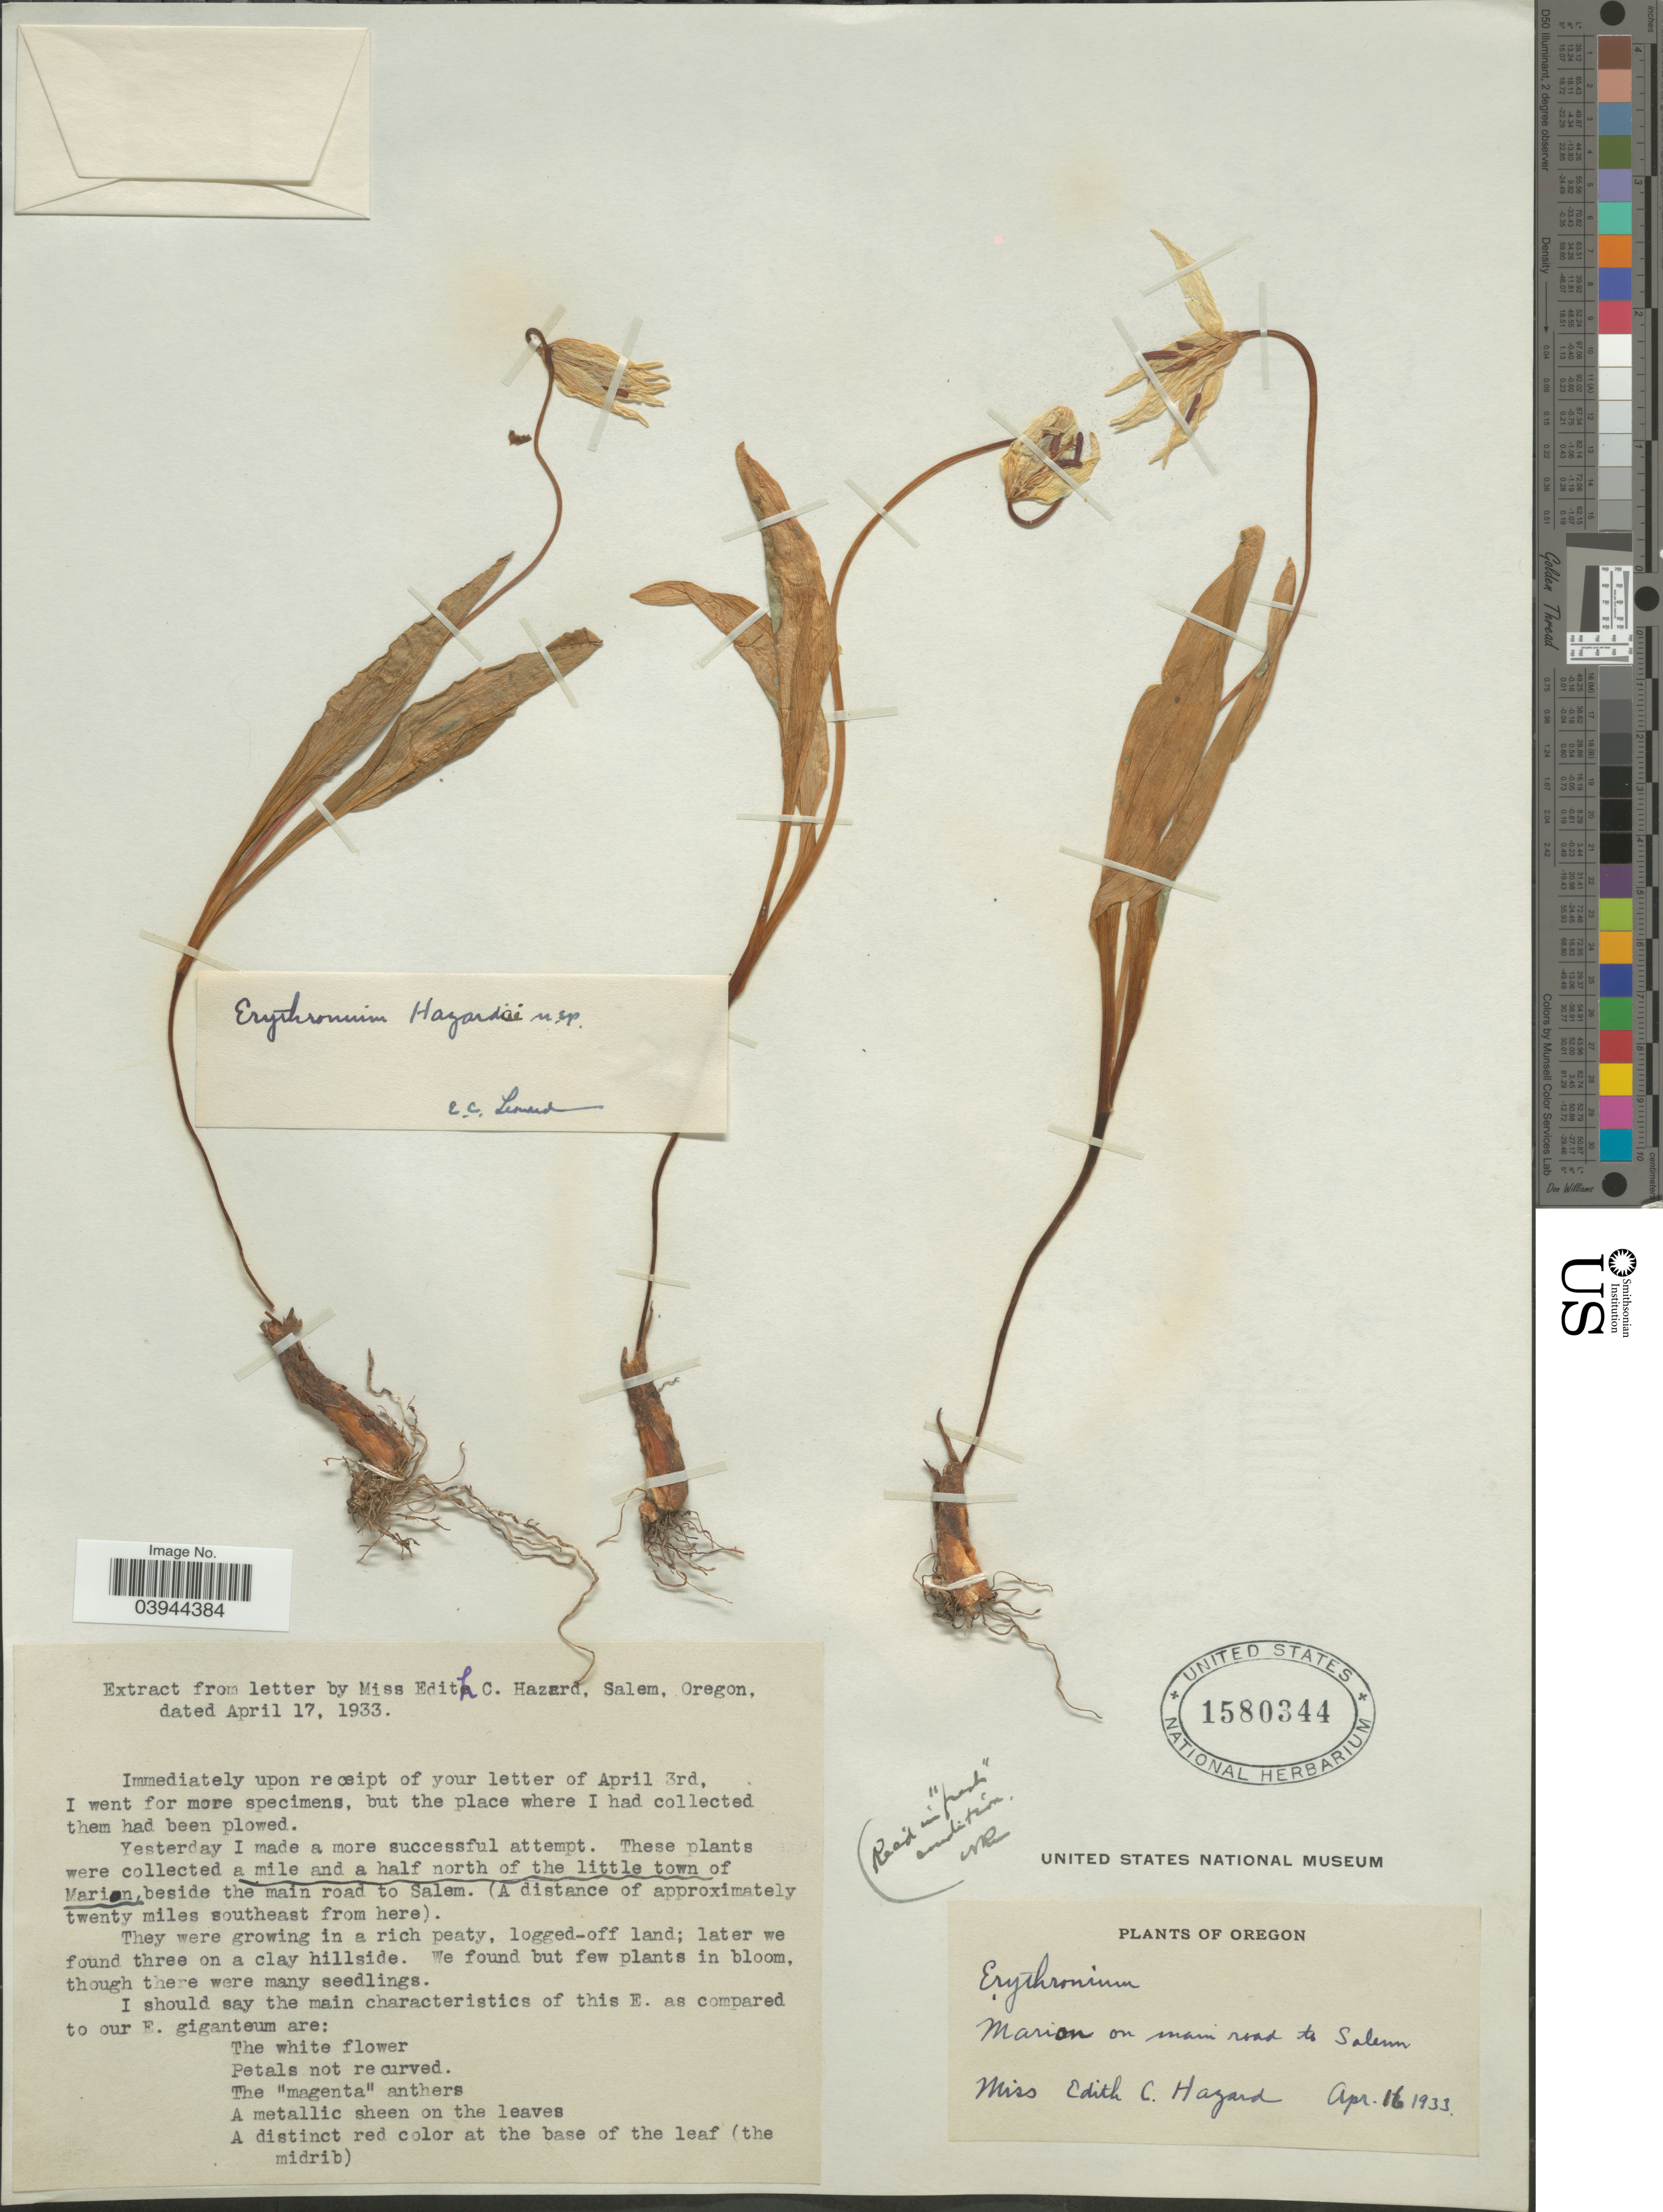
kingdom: Plantae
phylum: Tracheophyta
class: Liliopsida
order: Liliales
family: Liliaceae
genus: Erythronium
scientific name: Erythronium oregonum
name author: Applegate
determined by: Strong, Mark T., (BOT), Smithsonian Institution - National Museum of Natural History (UNITED STATES)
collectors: E. Hazard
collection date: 1933-04-16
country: United States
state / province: Oregon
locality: Marion on main road to Salem. A mile and a half north of the little town of Marion, beside the main road to Salem. (A distance of approximately twenty miles southeast from here).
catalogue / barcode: US 1580344